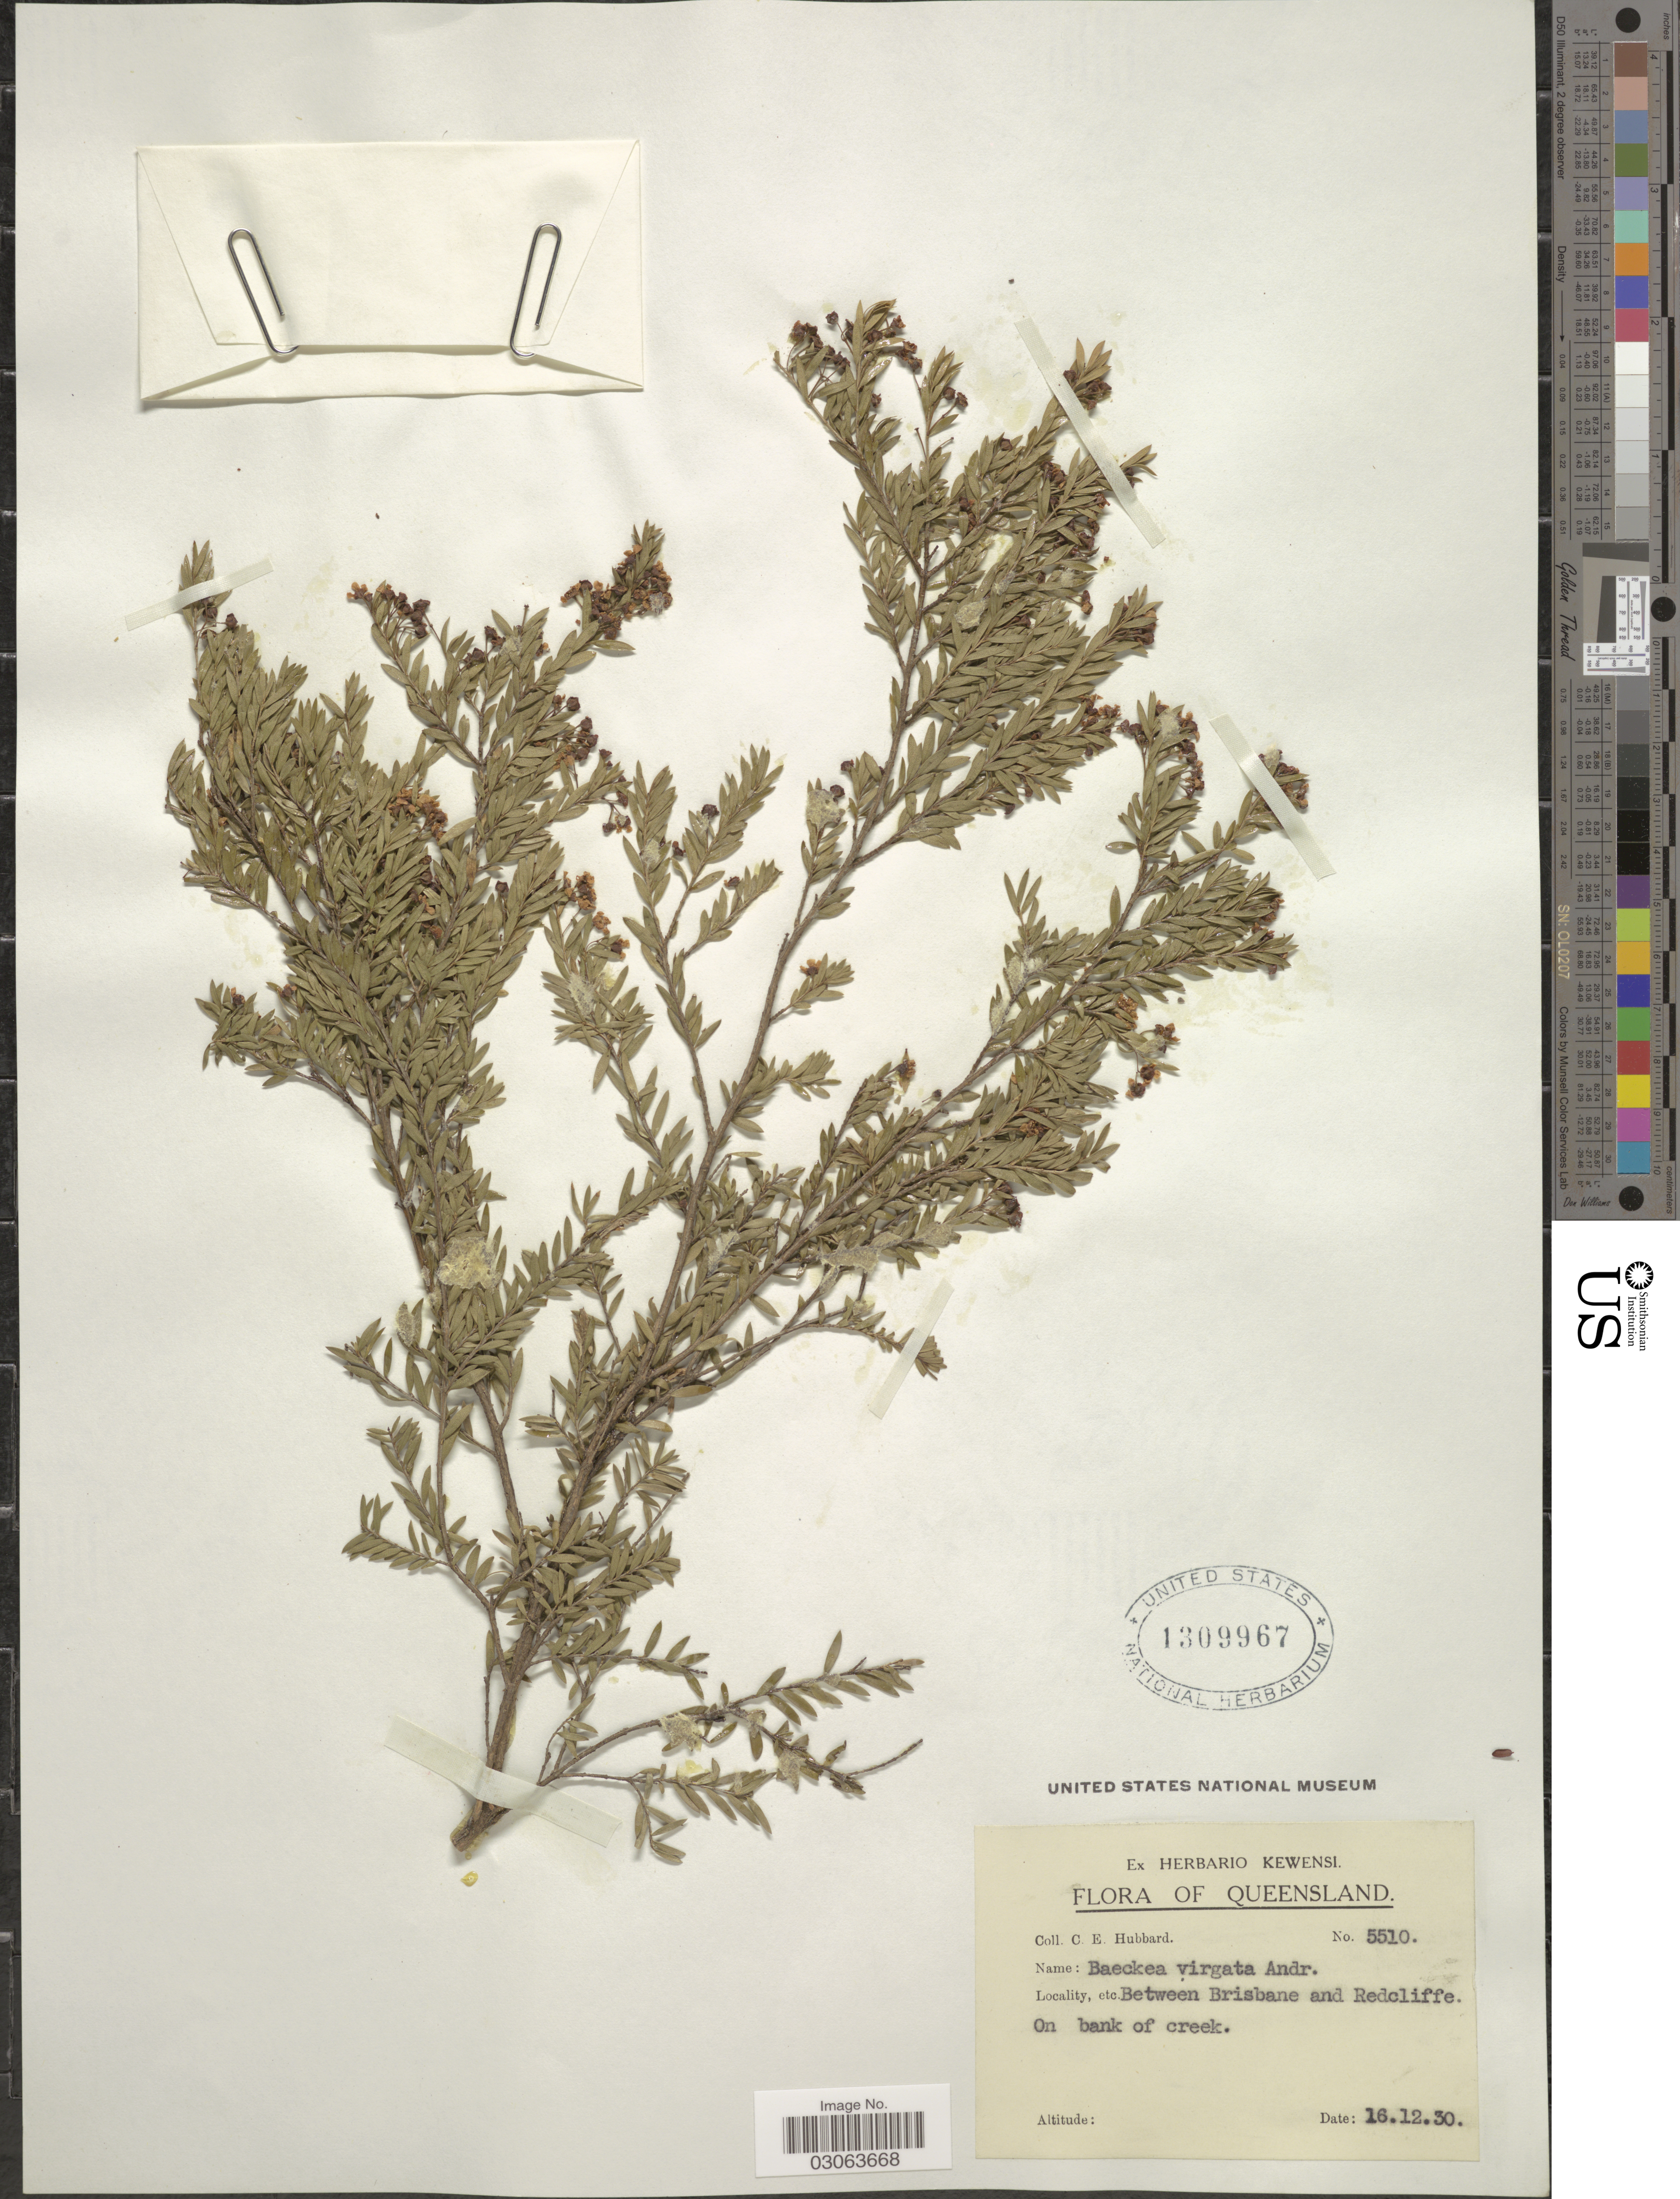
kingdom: Plantae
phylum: Tracheophyta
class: Magnoliopsida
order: Myrtales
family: Myrtaceae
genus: Sannantha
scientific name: Sannantha collina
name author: (A.R. Bean) P.G. Wilson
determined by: Bean, A. R.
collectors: C. E. Hubbard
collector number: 5510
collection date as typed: Transcribed d/m/y: 16/12/30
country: Australia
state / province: Queensland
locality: Between Brisbane and Redcliffe.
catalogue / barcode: US 1309967